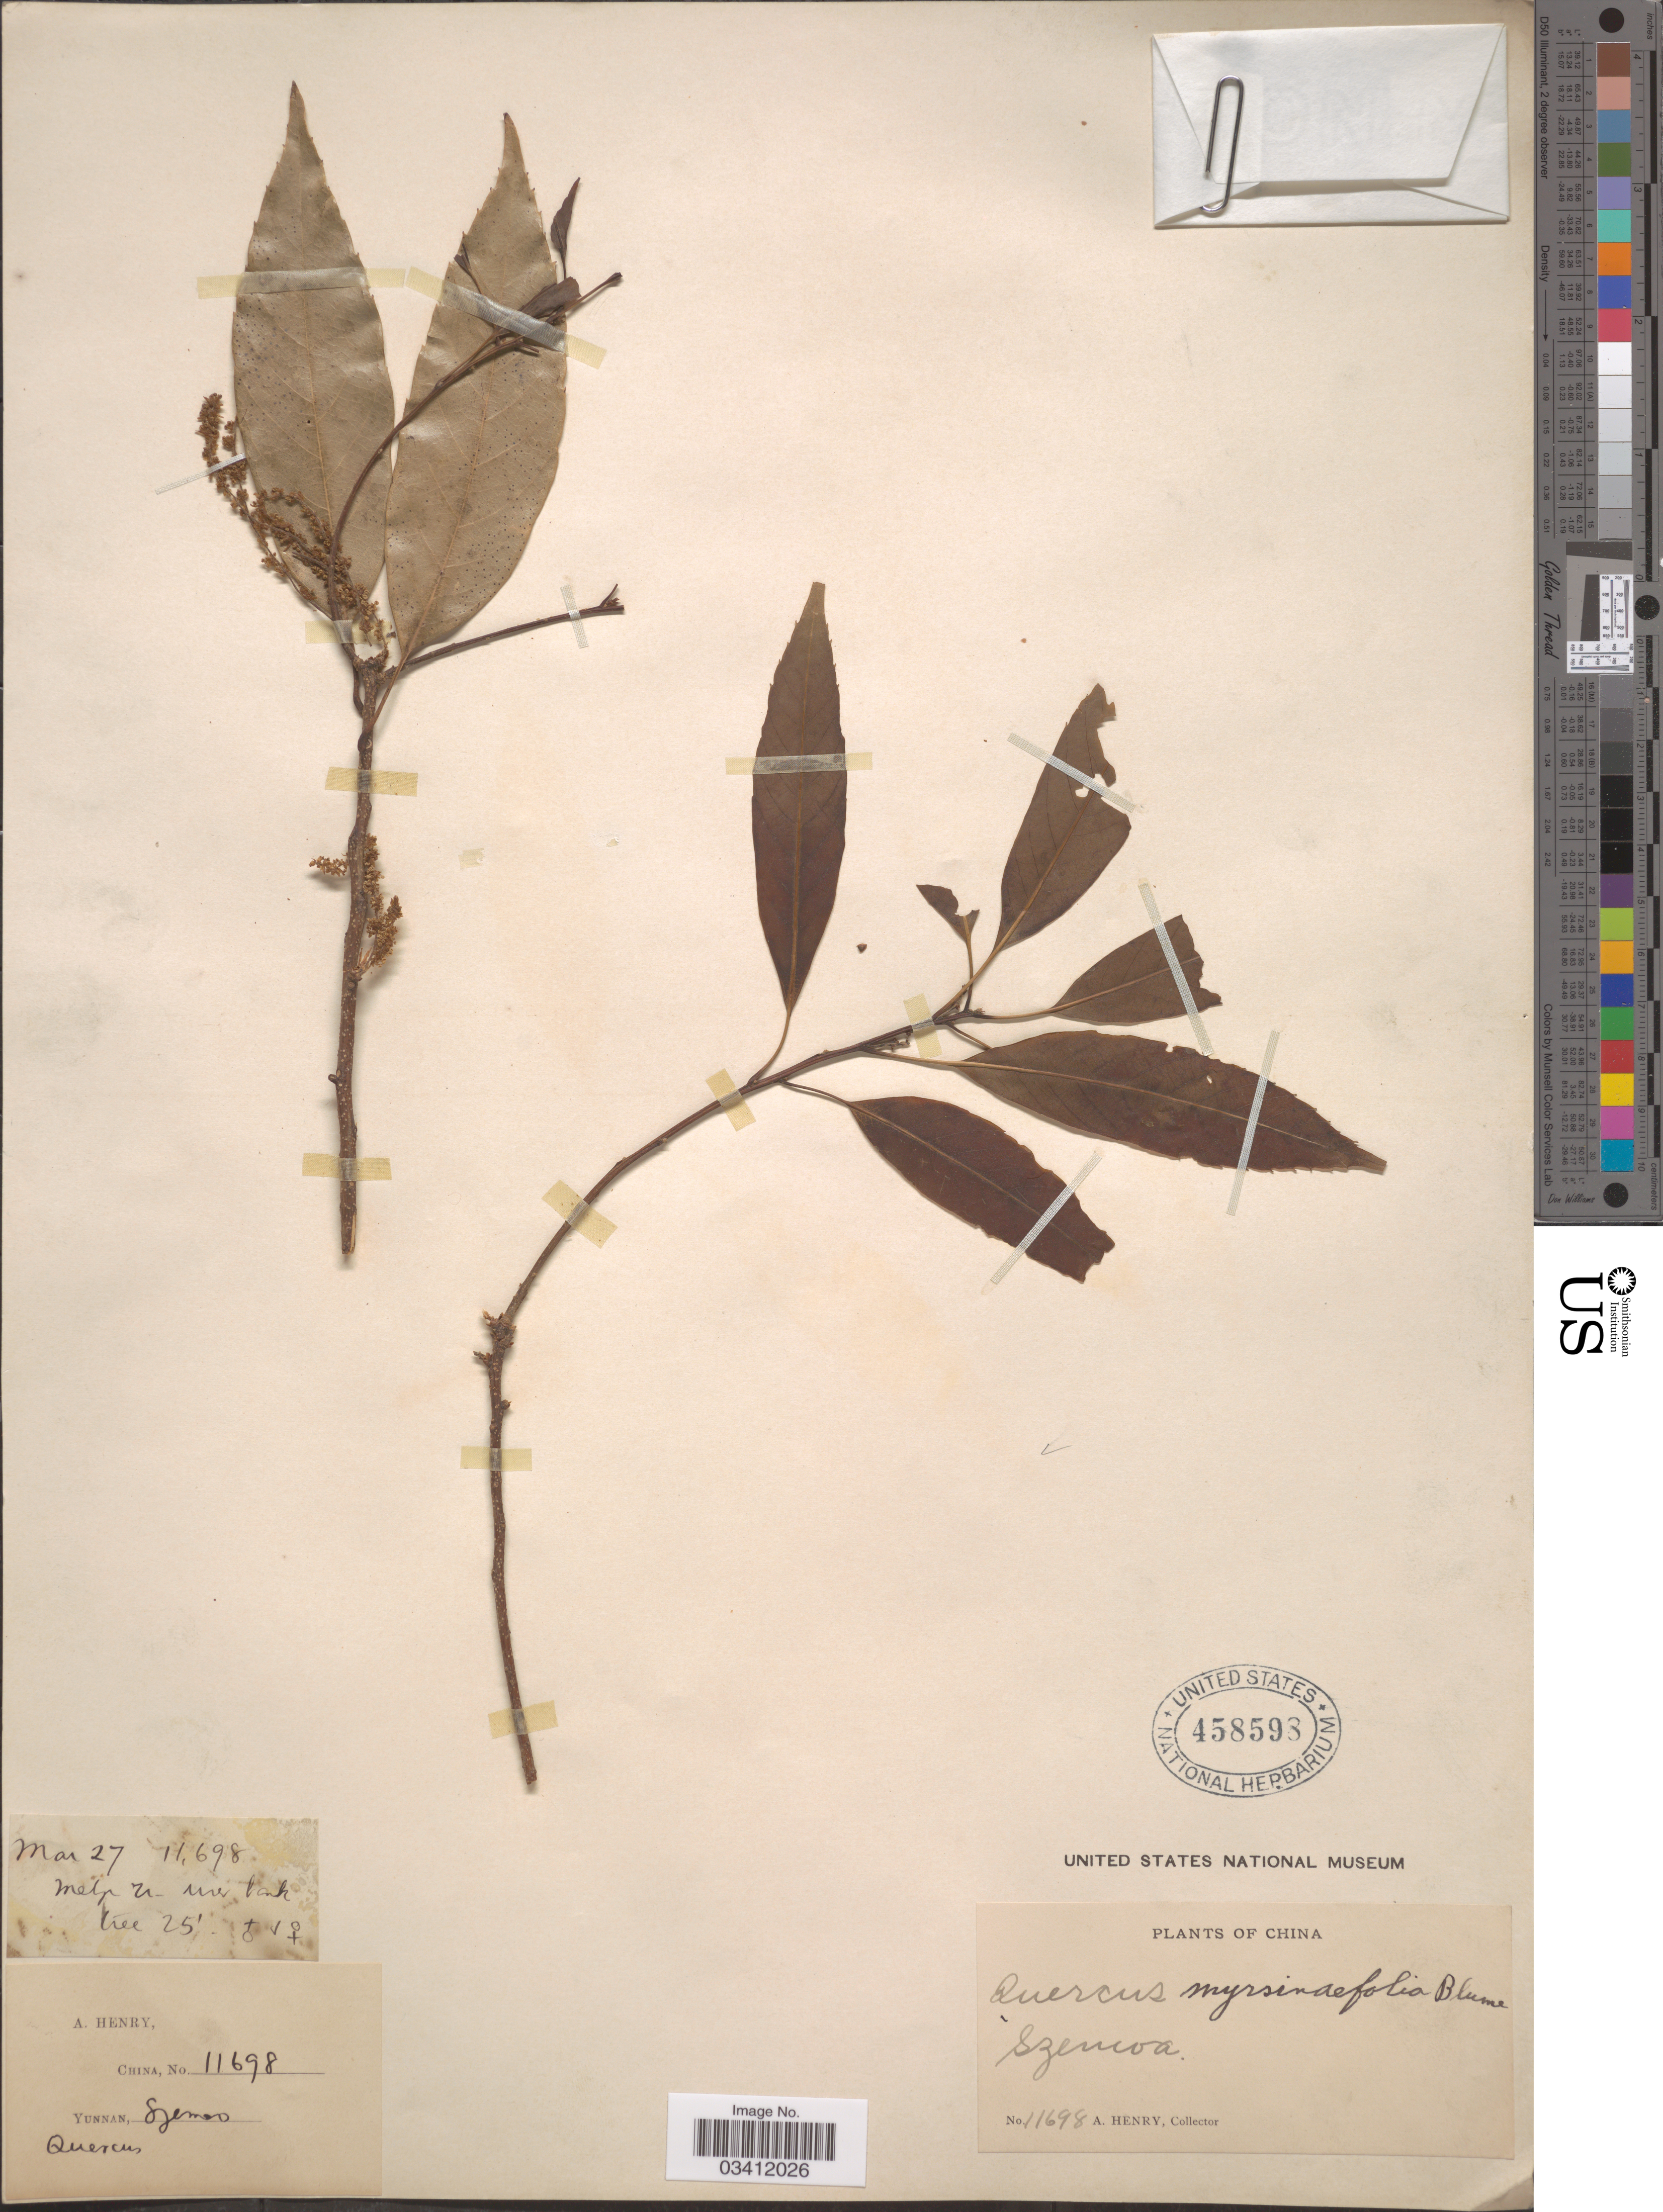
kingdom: Plantae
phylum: Tracheophyta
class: Magnoliopsida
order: Fagales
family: Fagaceae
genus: Quercus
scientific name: Quercus myrsinifolia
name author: Blume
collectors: A. Henry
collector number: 11698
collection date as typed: Transcribed d/m/y: /3/27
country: China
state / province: Yunnan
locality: Szemao. Metzt Zi - river bank.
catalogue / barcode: US 458593